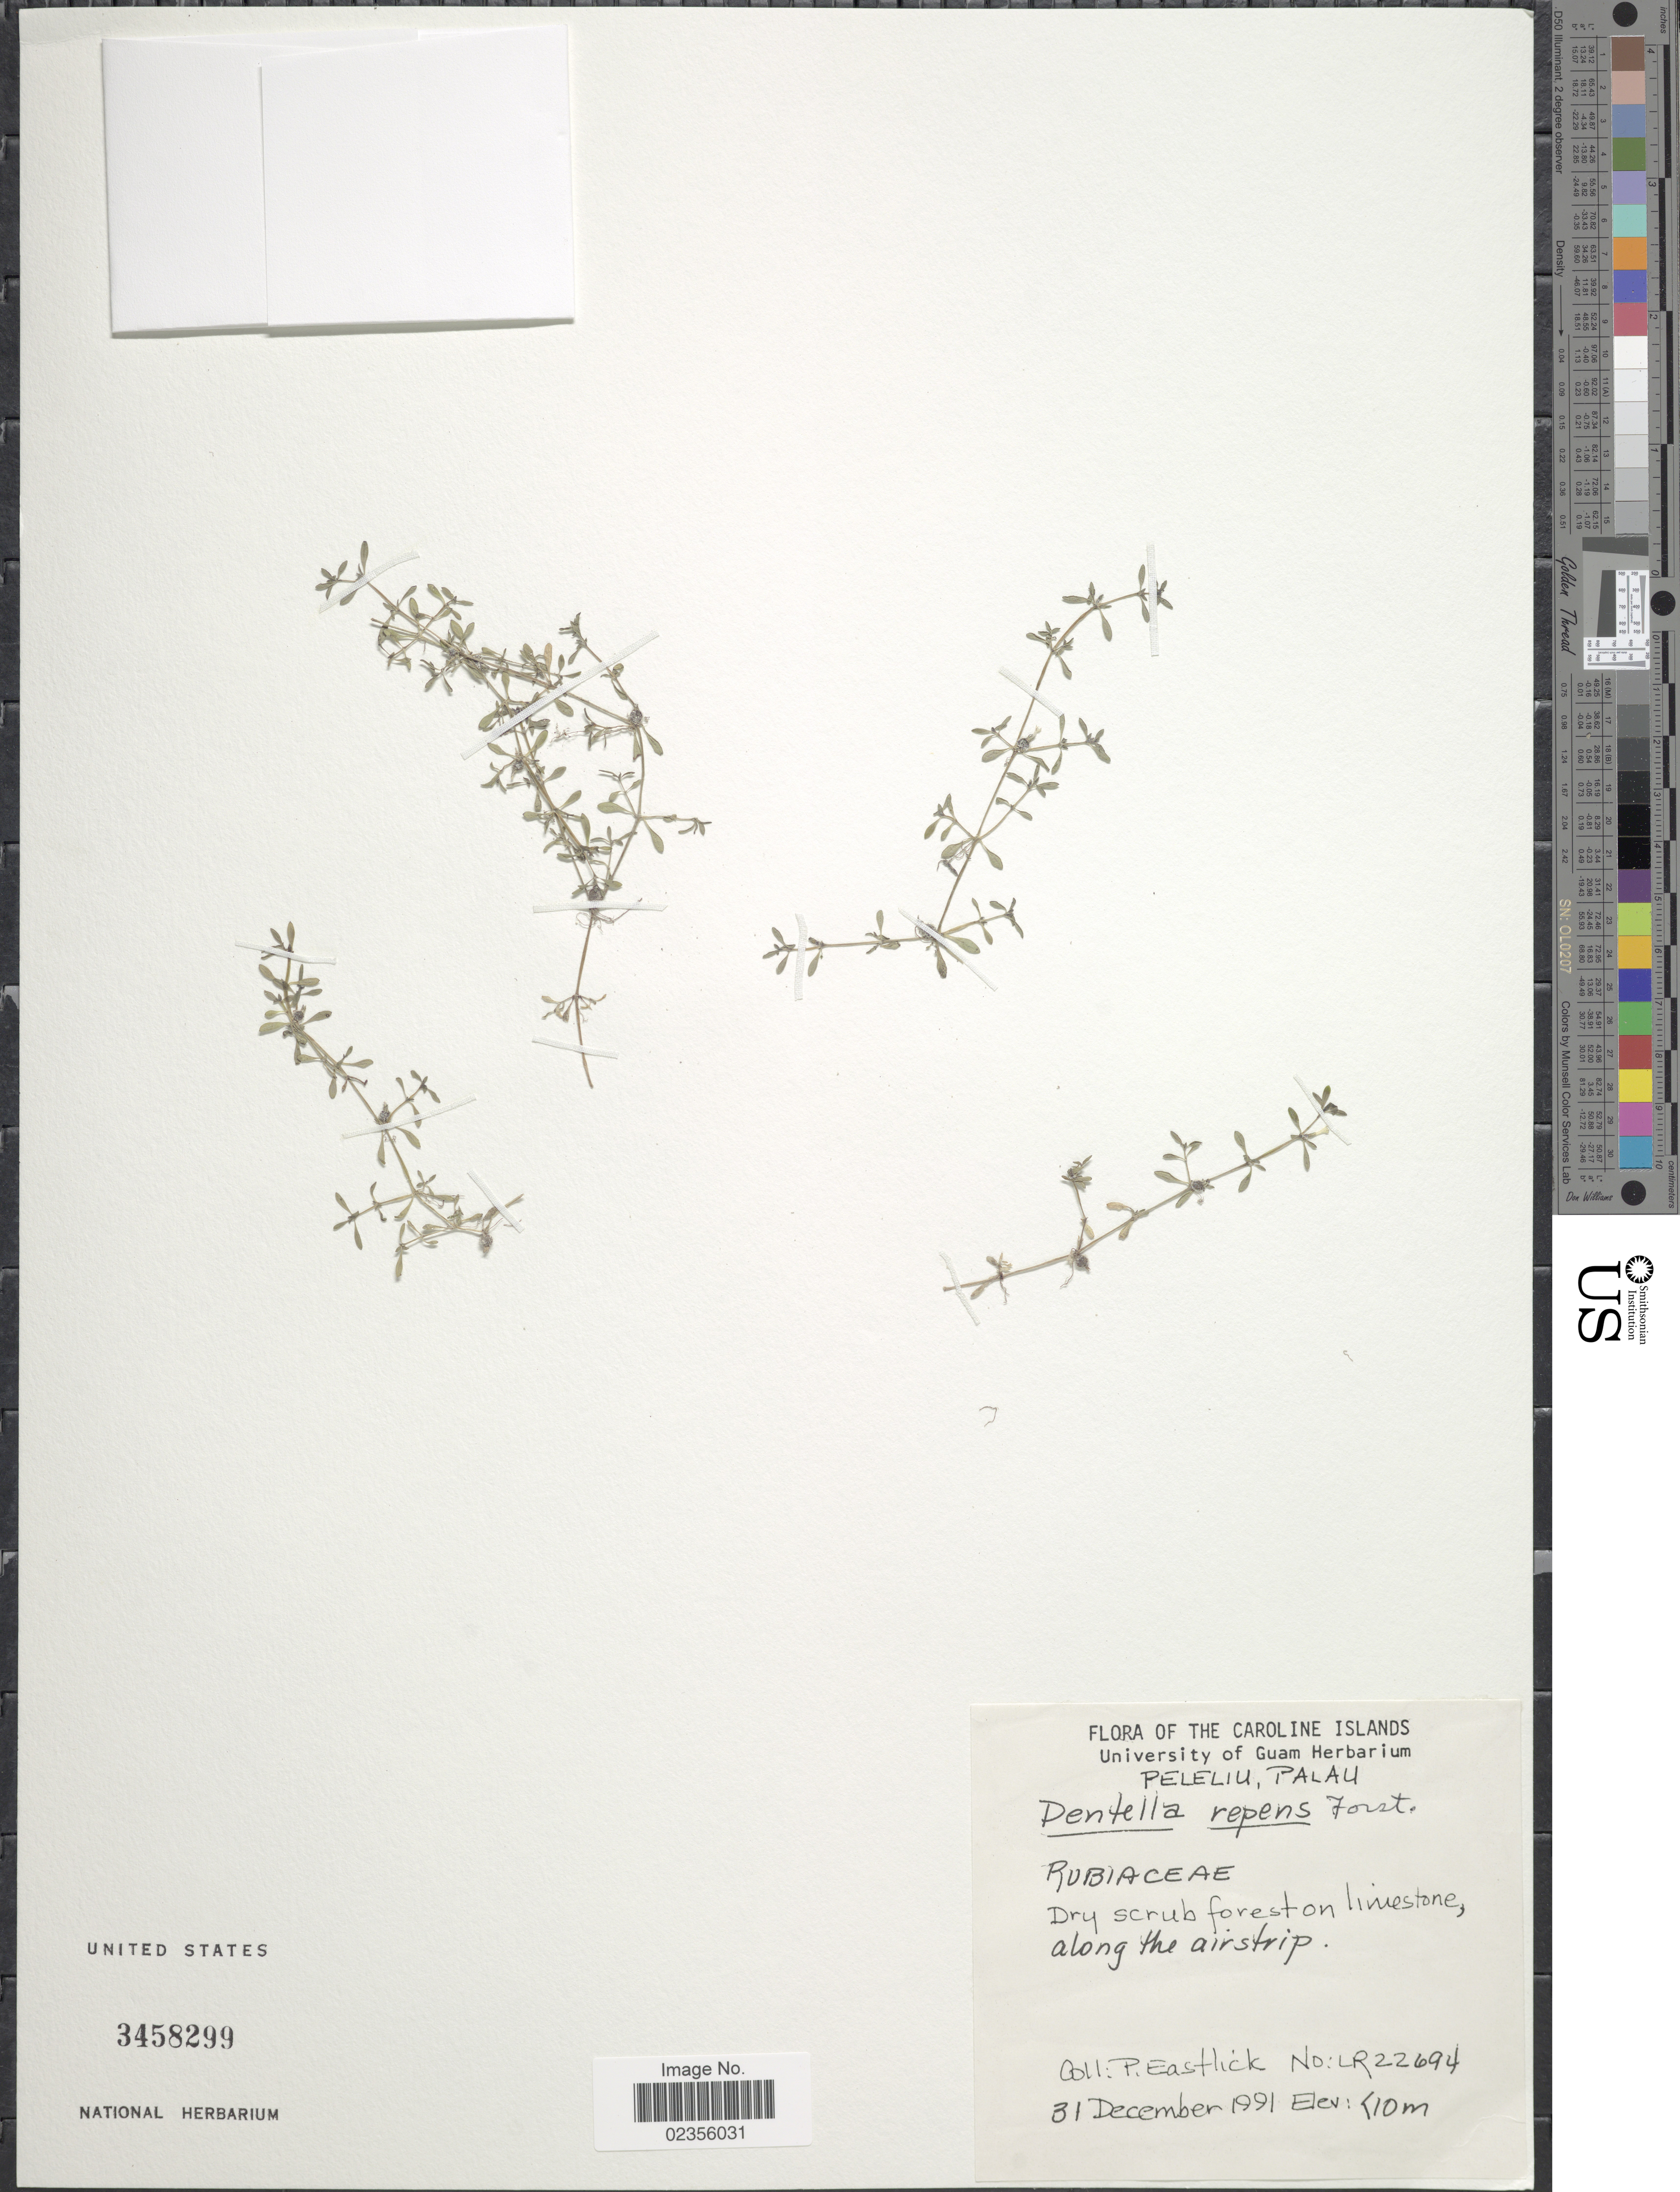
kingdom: Plantae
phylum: Tracheophyta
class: Magnoliopsida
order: Gentianales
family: Rubiaceae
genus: Dentella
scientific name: Dentella repens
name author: J.R. Forst. & G. Forst.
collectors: P. Eastlick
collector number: LR22694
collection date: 1991-12-31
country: Palau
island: Beliliou [Peleliu]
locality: Peleliu, Palau. Dry scrub foreston limestone, along the airstrip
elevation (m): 10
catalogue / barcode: US 3458299